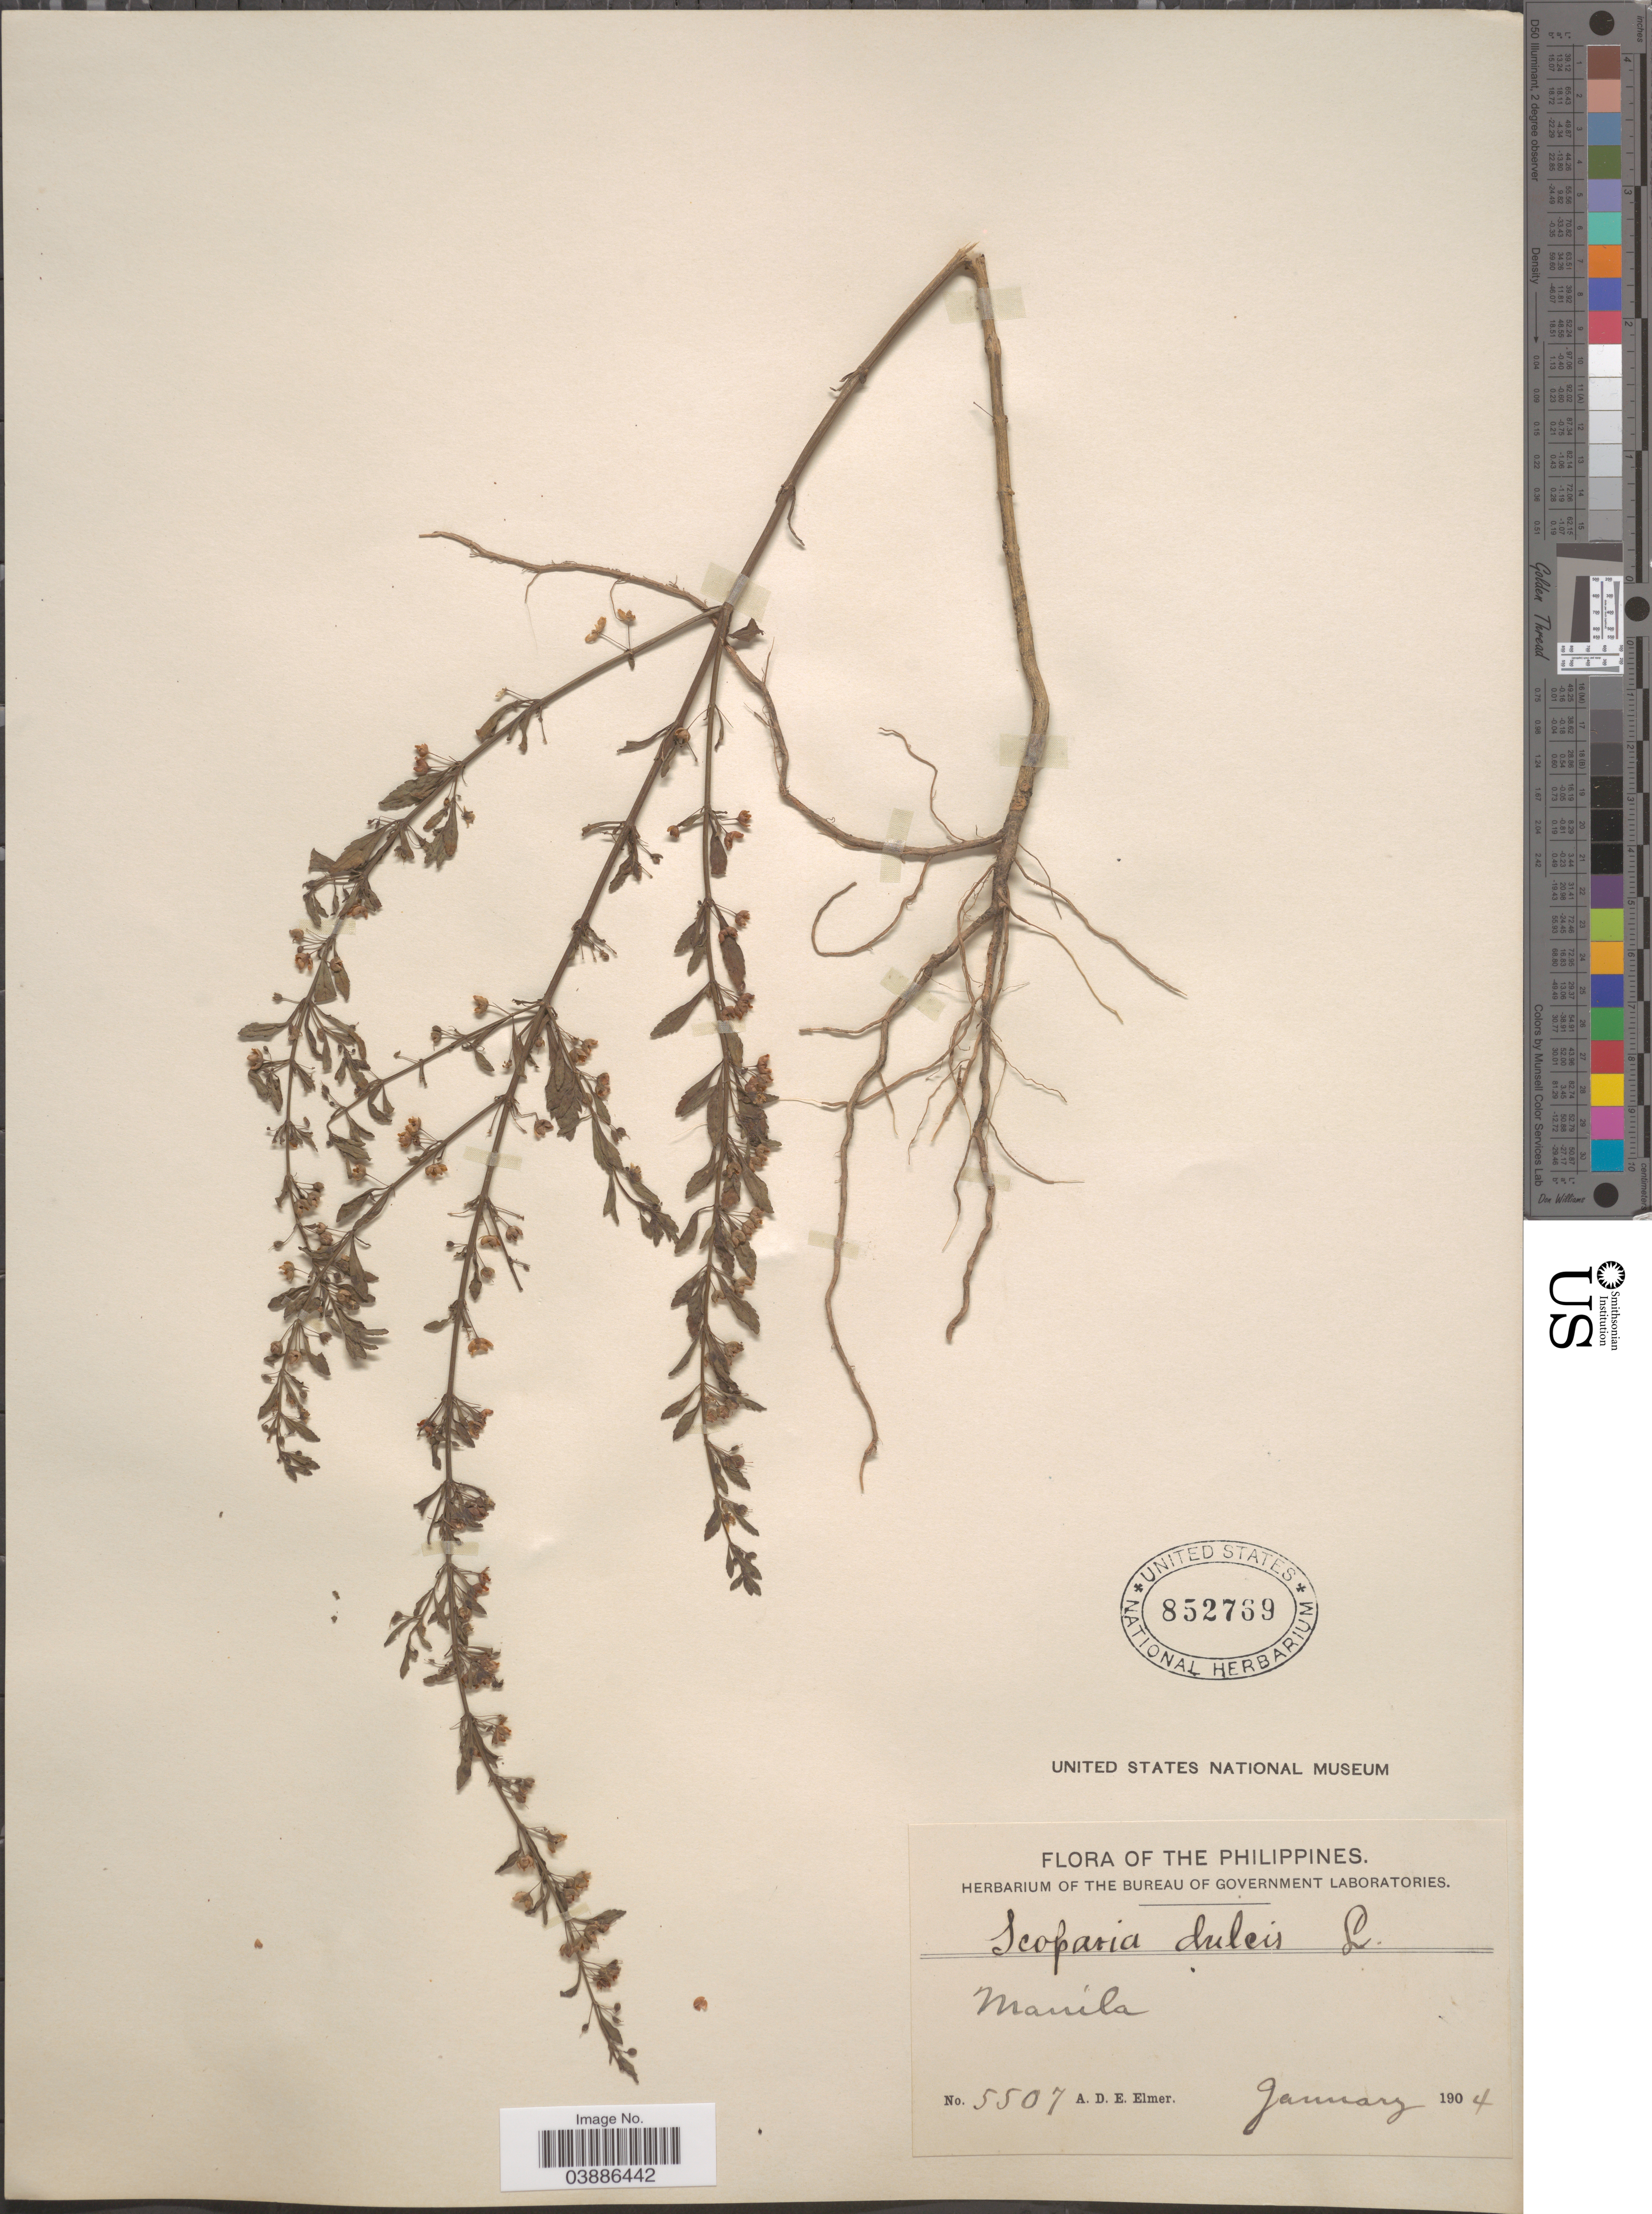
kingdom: Plantae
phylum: Tracheophyta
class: Magnoliopsida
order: Lamiales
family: Plantaginaceae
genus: Scoparia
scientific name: Scoparia dulcis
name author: L.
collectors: A. D. E. Elmer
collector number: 5507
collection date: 1904-01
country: Philippines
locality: Manila.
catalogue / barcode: US 852769